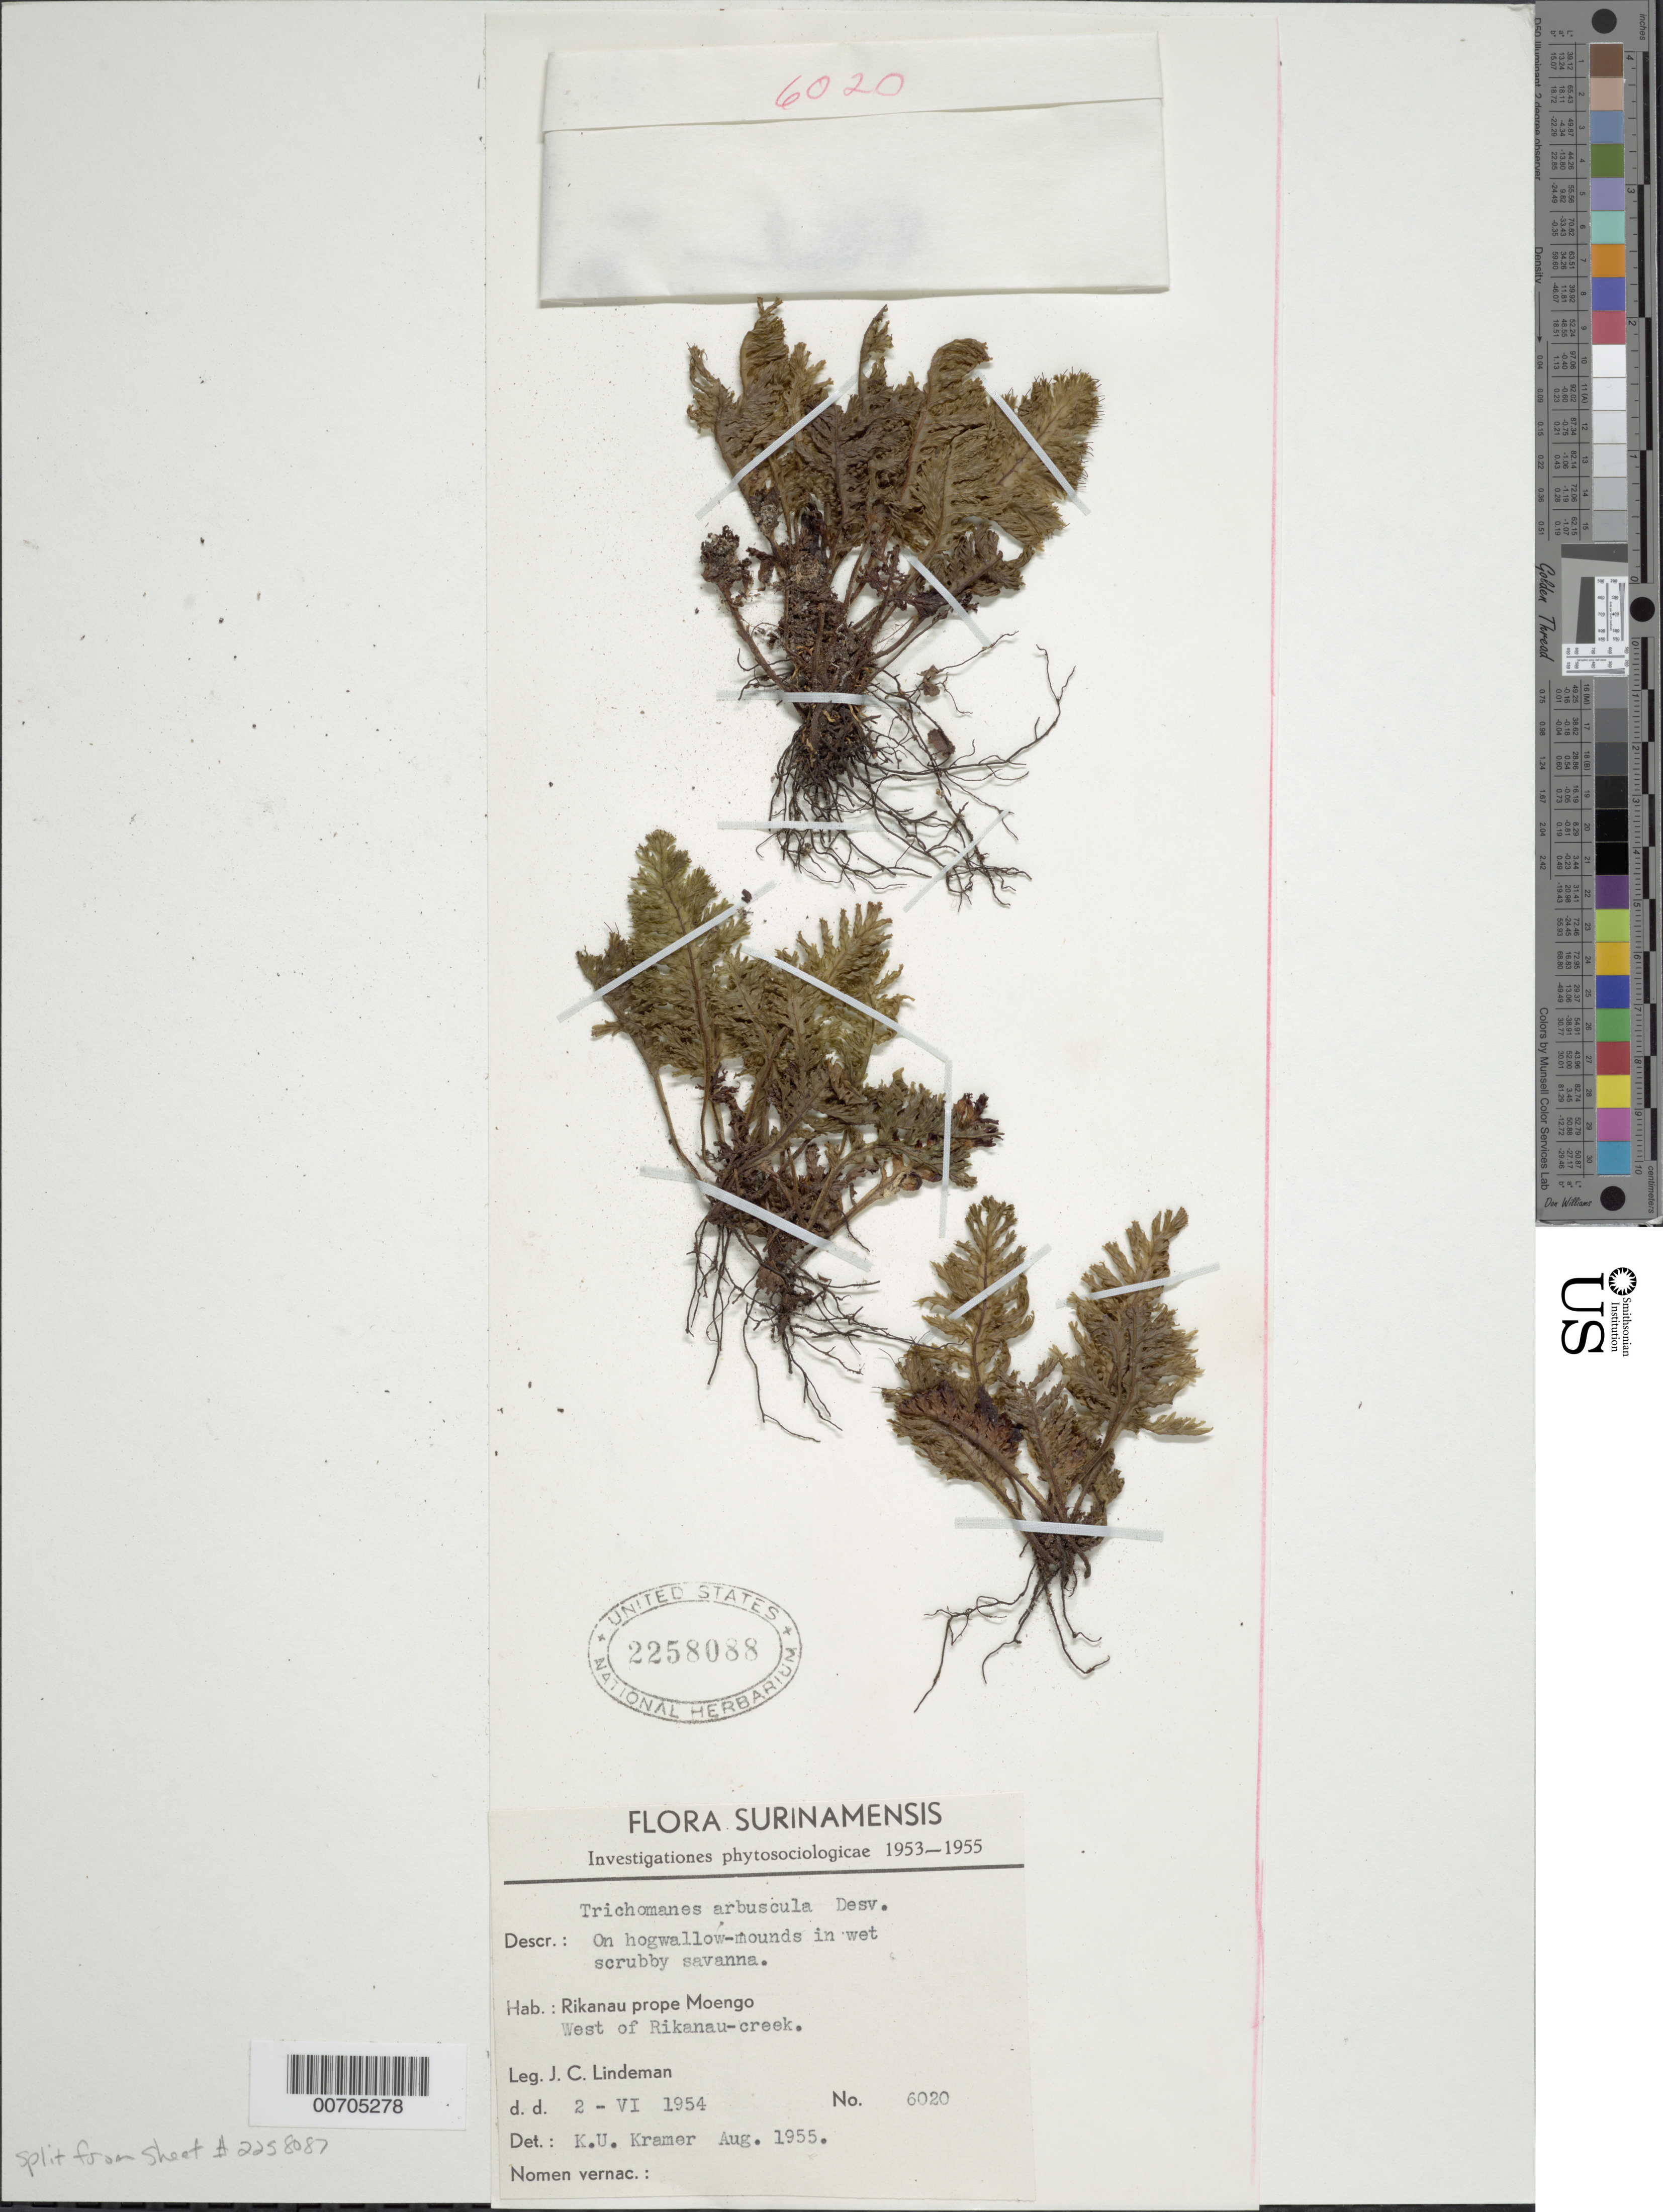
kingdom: Plantae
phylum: Tracheophyta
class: Polypodiopsida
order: Hymenophyllales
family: Hymenophyllaceae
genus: Trichomanes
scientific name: Trichomanes arbuscula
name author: Desv.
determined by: Kramer, K. U.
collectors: J. C. Lindeman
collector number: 6020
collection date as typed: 2-Jun-54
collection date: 1954-06-02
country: Suriname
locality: Rikanau Creek, near Moengo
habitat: Wet scrubby savanna, on hogwallow mounds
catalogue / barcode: US 2258088